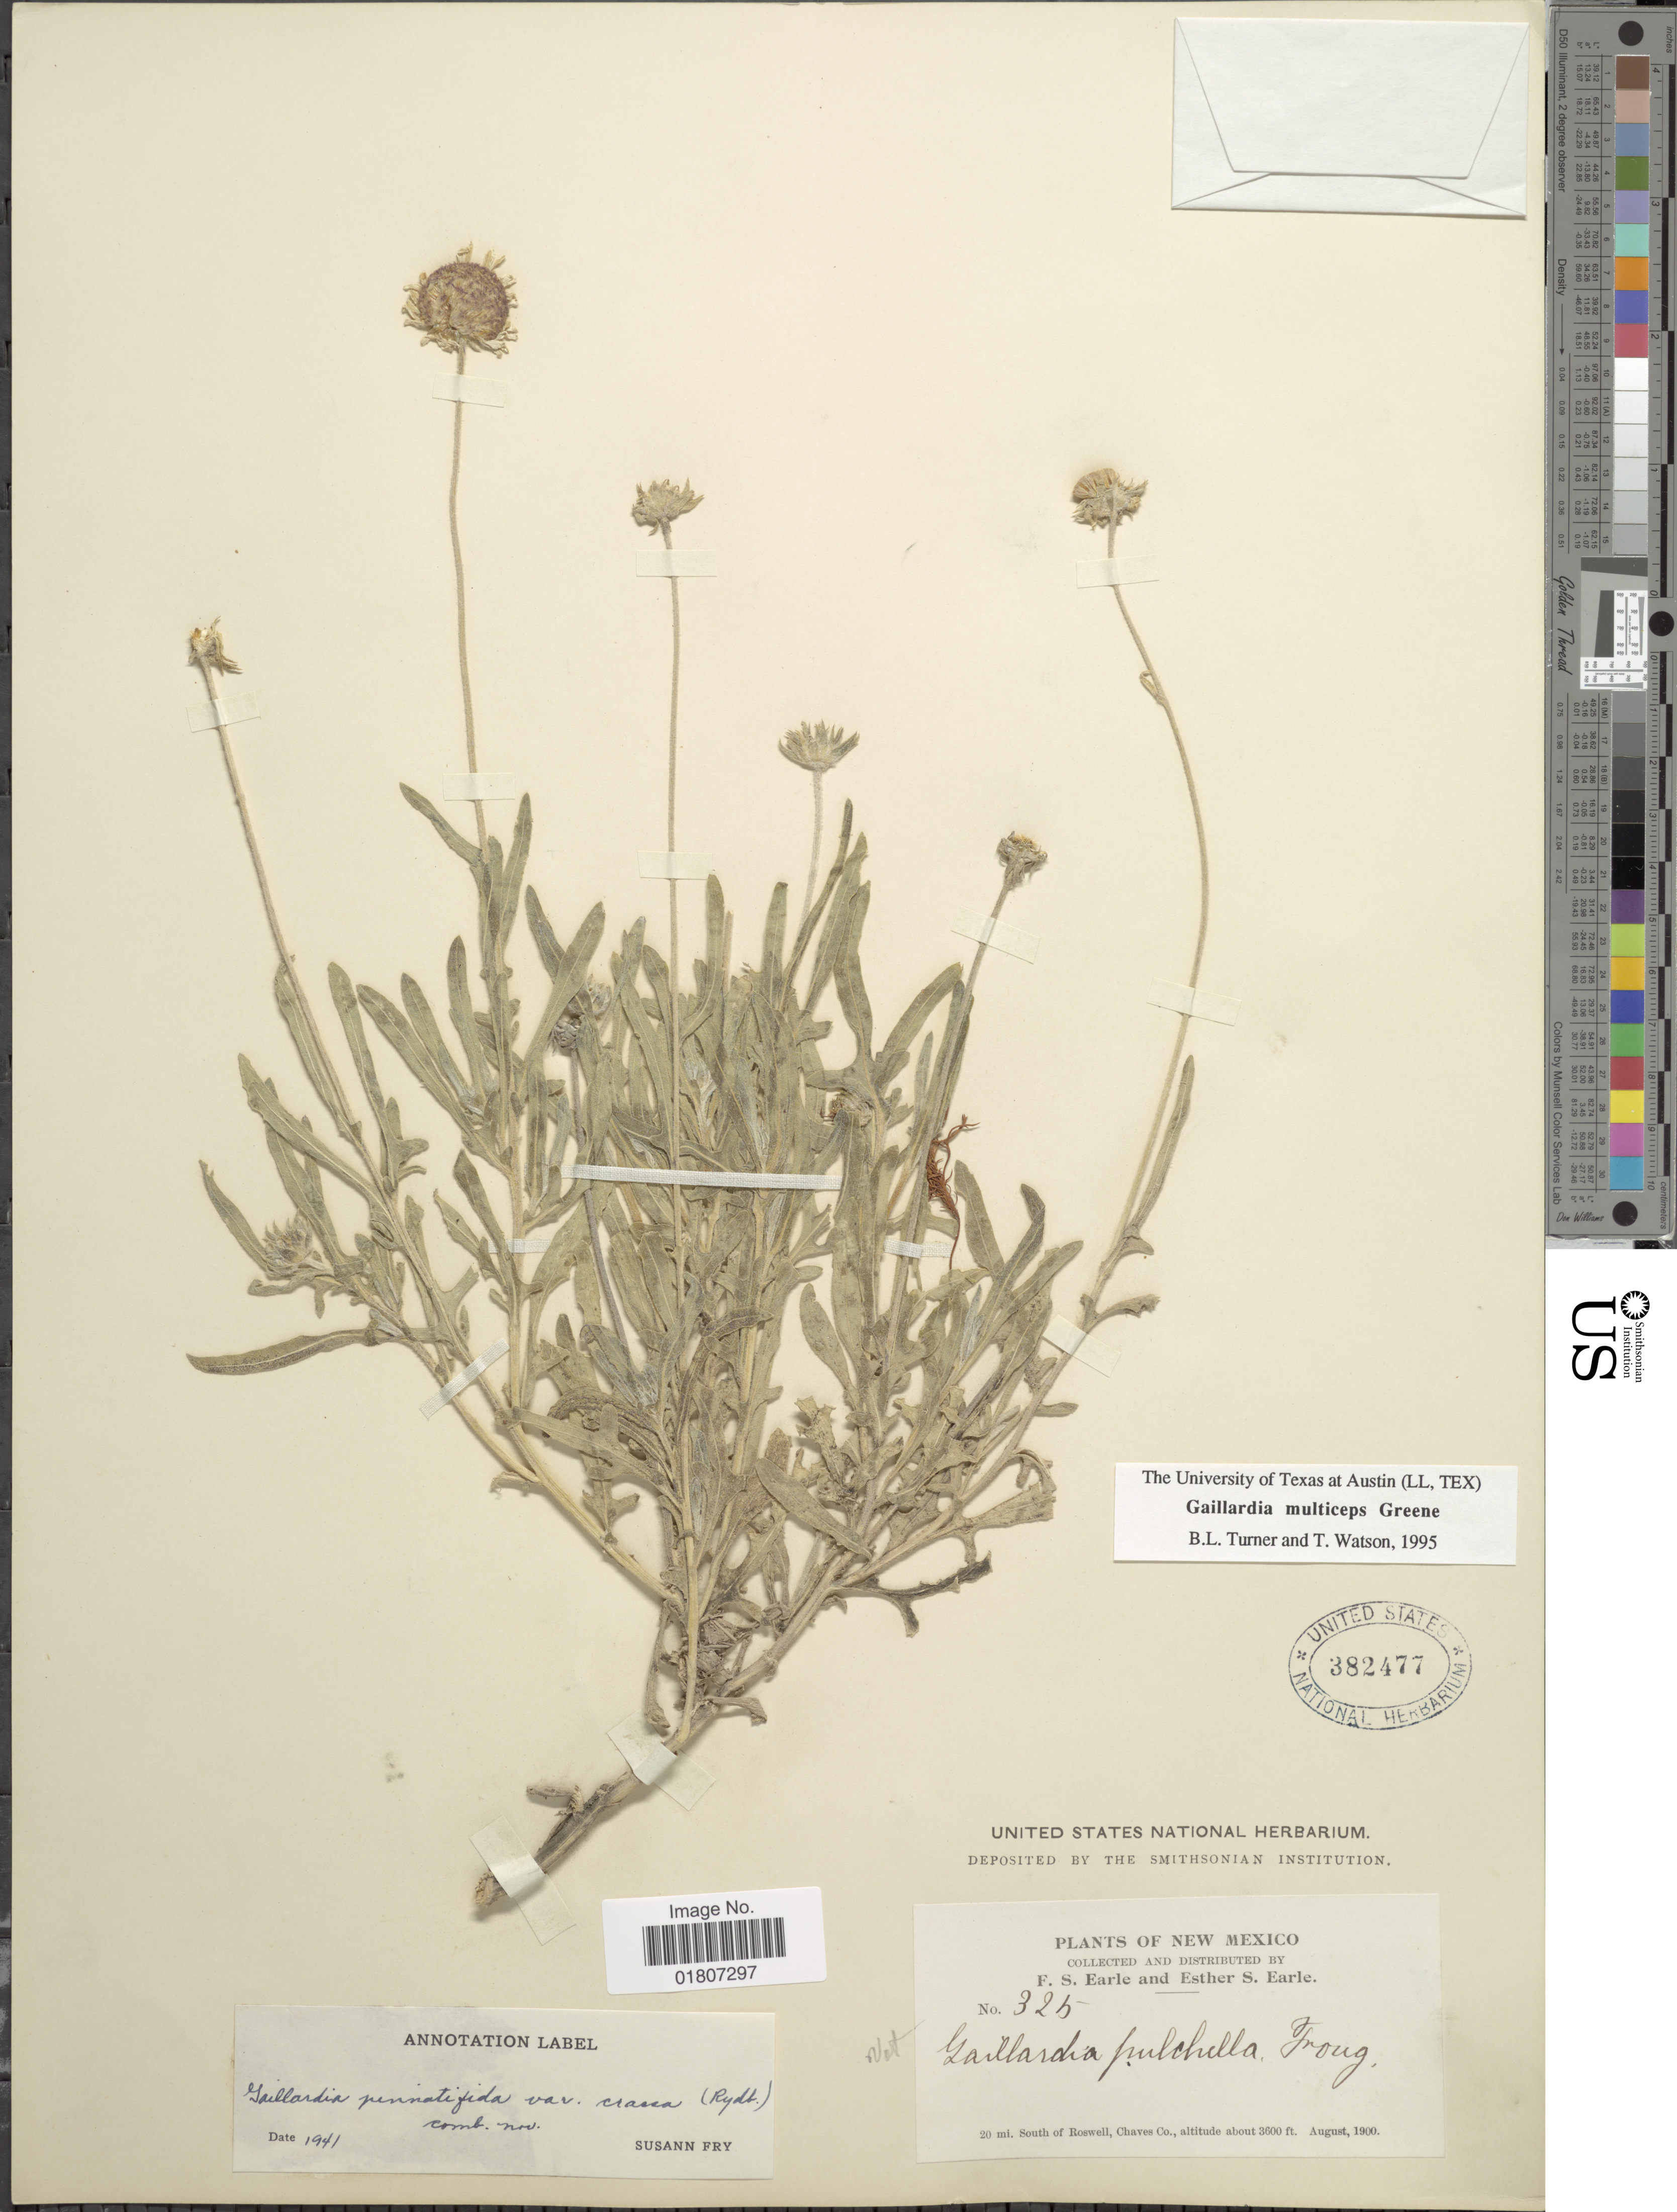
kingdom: Plantae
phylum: Tracheophyta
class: Magnoliopsida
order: Asterales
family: Asteraceae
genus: Gaillardia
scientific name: Gaillardia multiceps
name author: Greene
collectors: F. S. Earle & E. S. Earle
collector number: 325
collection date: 1900-08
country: United States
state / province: New Mexico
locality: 20 mi. South of Roswell, Chaves Co.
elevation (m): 1097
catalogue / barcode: US 382477